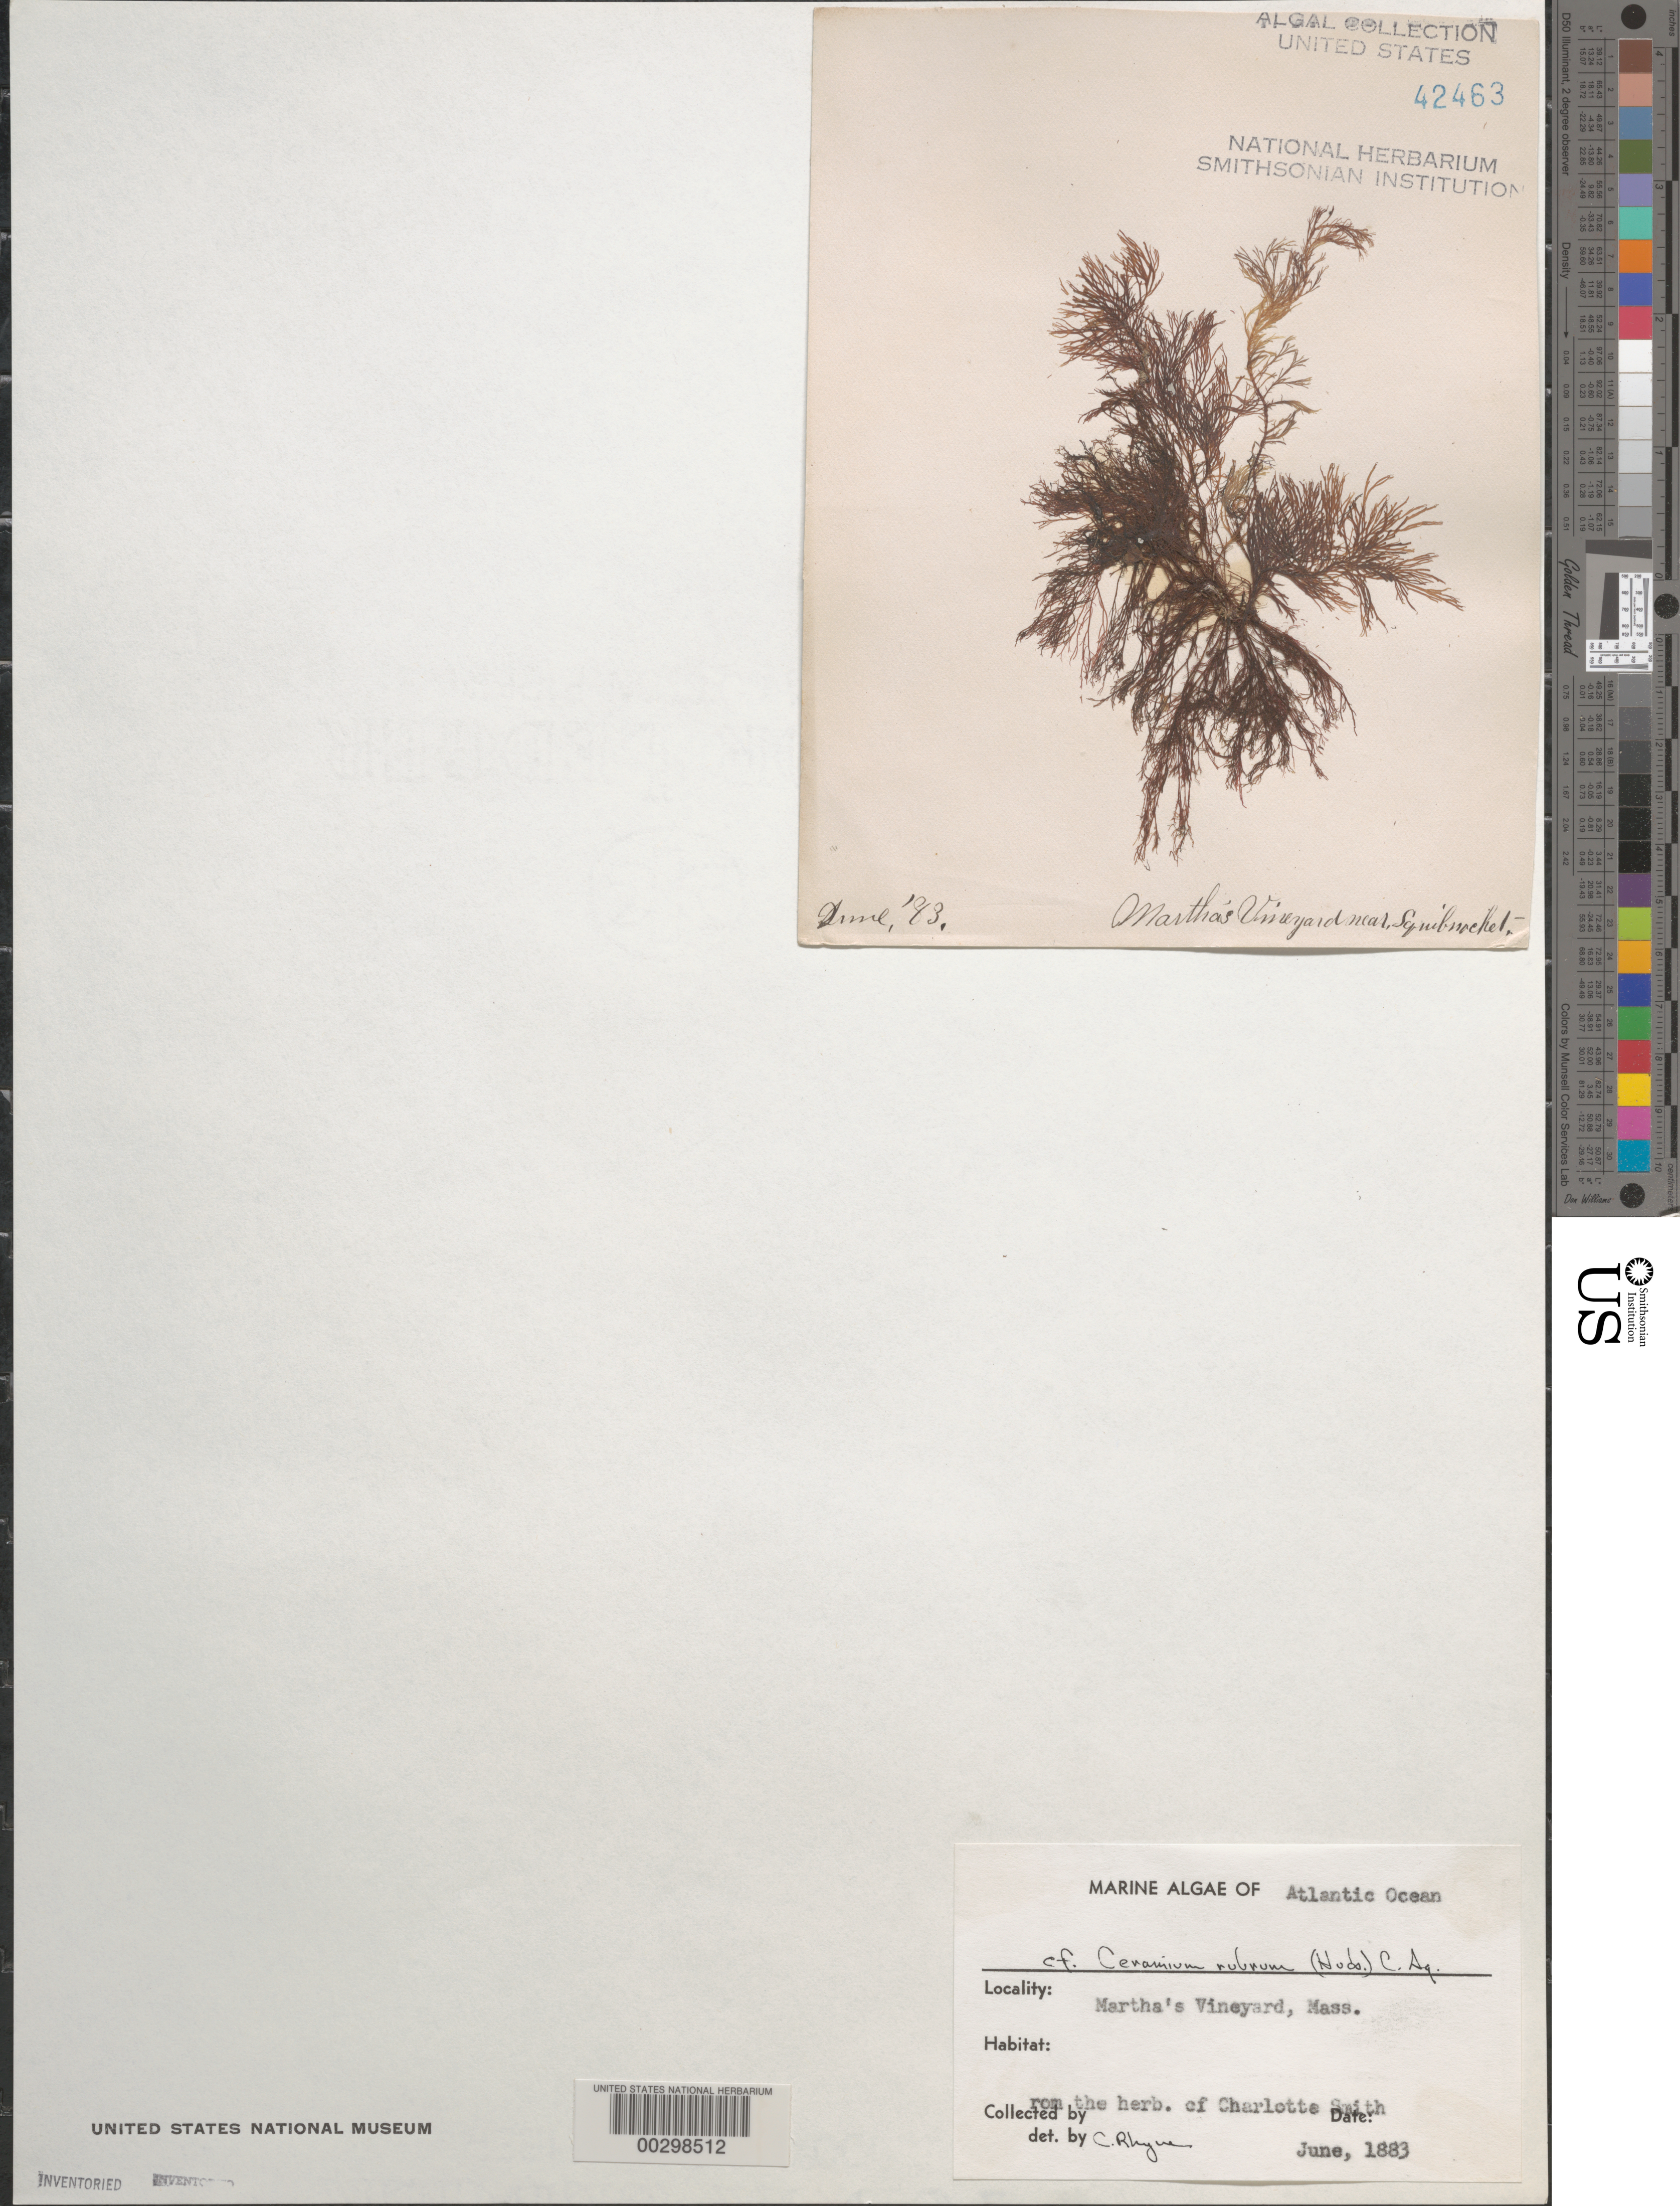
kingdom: Plantae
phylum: Rhodophyta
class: Florideophyceae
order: Ceramiales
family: Ceramiaceae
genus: Ceramium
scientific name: Ceramium rubrum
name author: C. Agardh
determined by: Rhyne, C. F.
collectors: Charlotte Smith (herbarium)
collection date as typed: Jun 1883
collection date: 1883-06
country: United States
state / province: Massachusetts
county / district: Dukes County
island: Martha's Vineyard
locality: Near Squibnocket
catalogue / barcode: US 42463